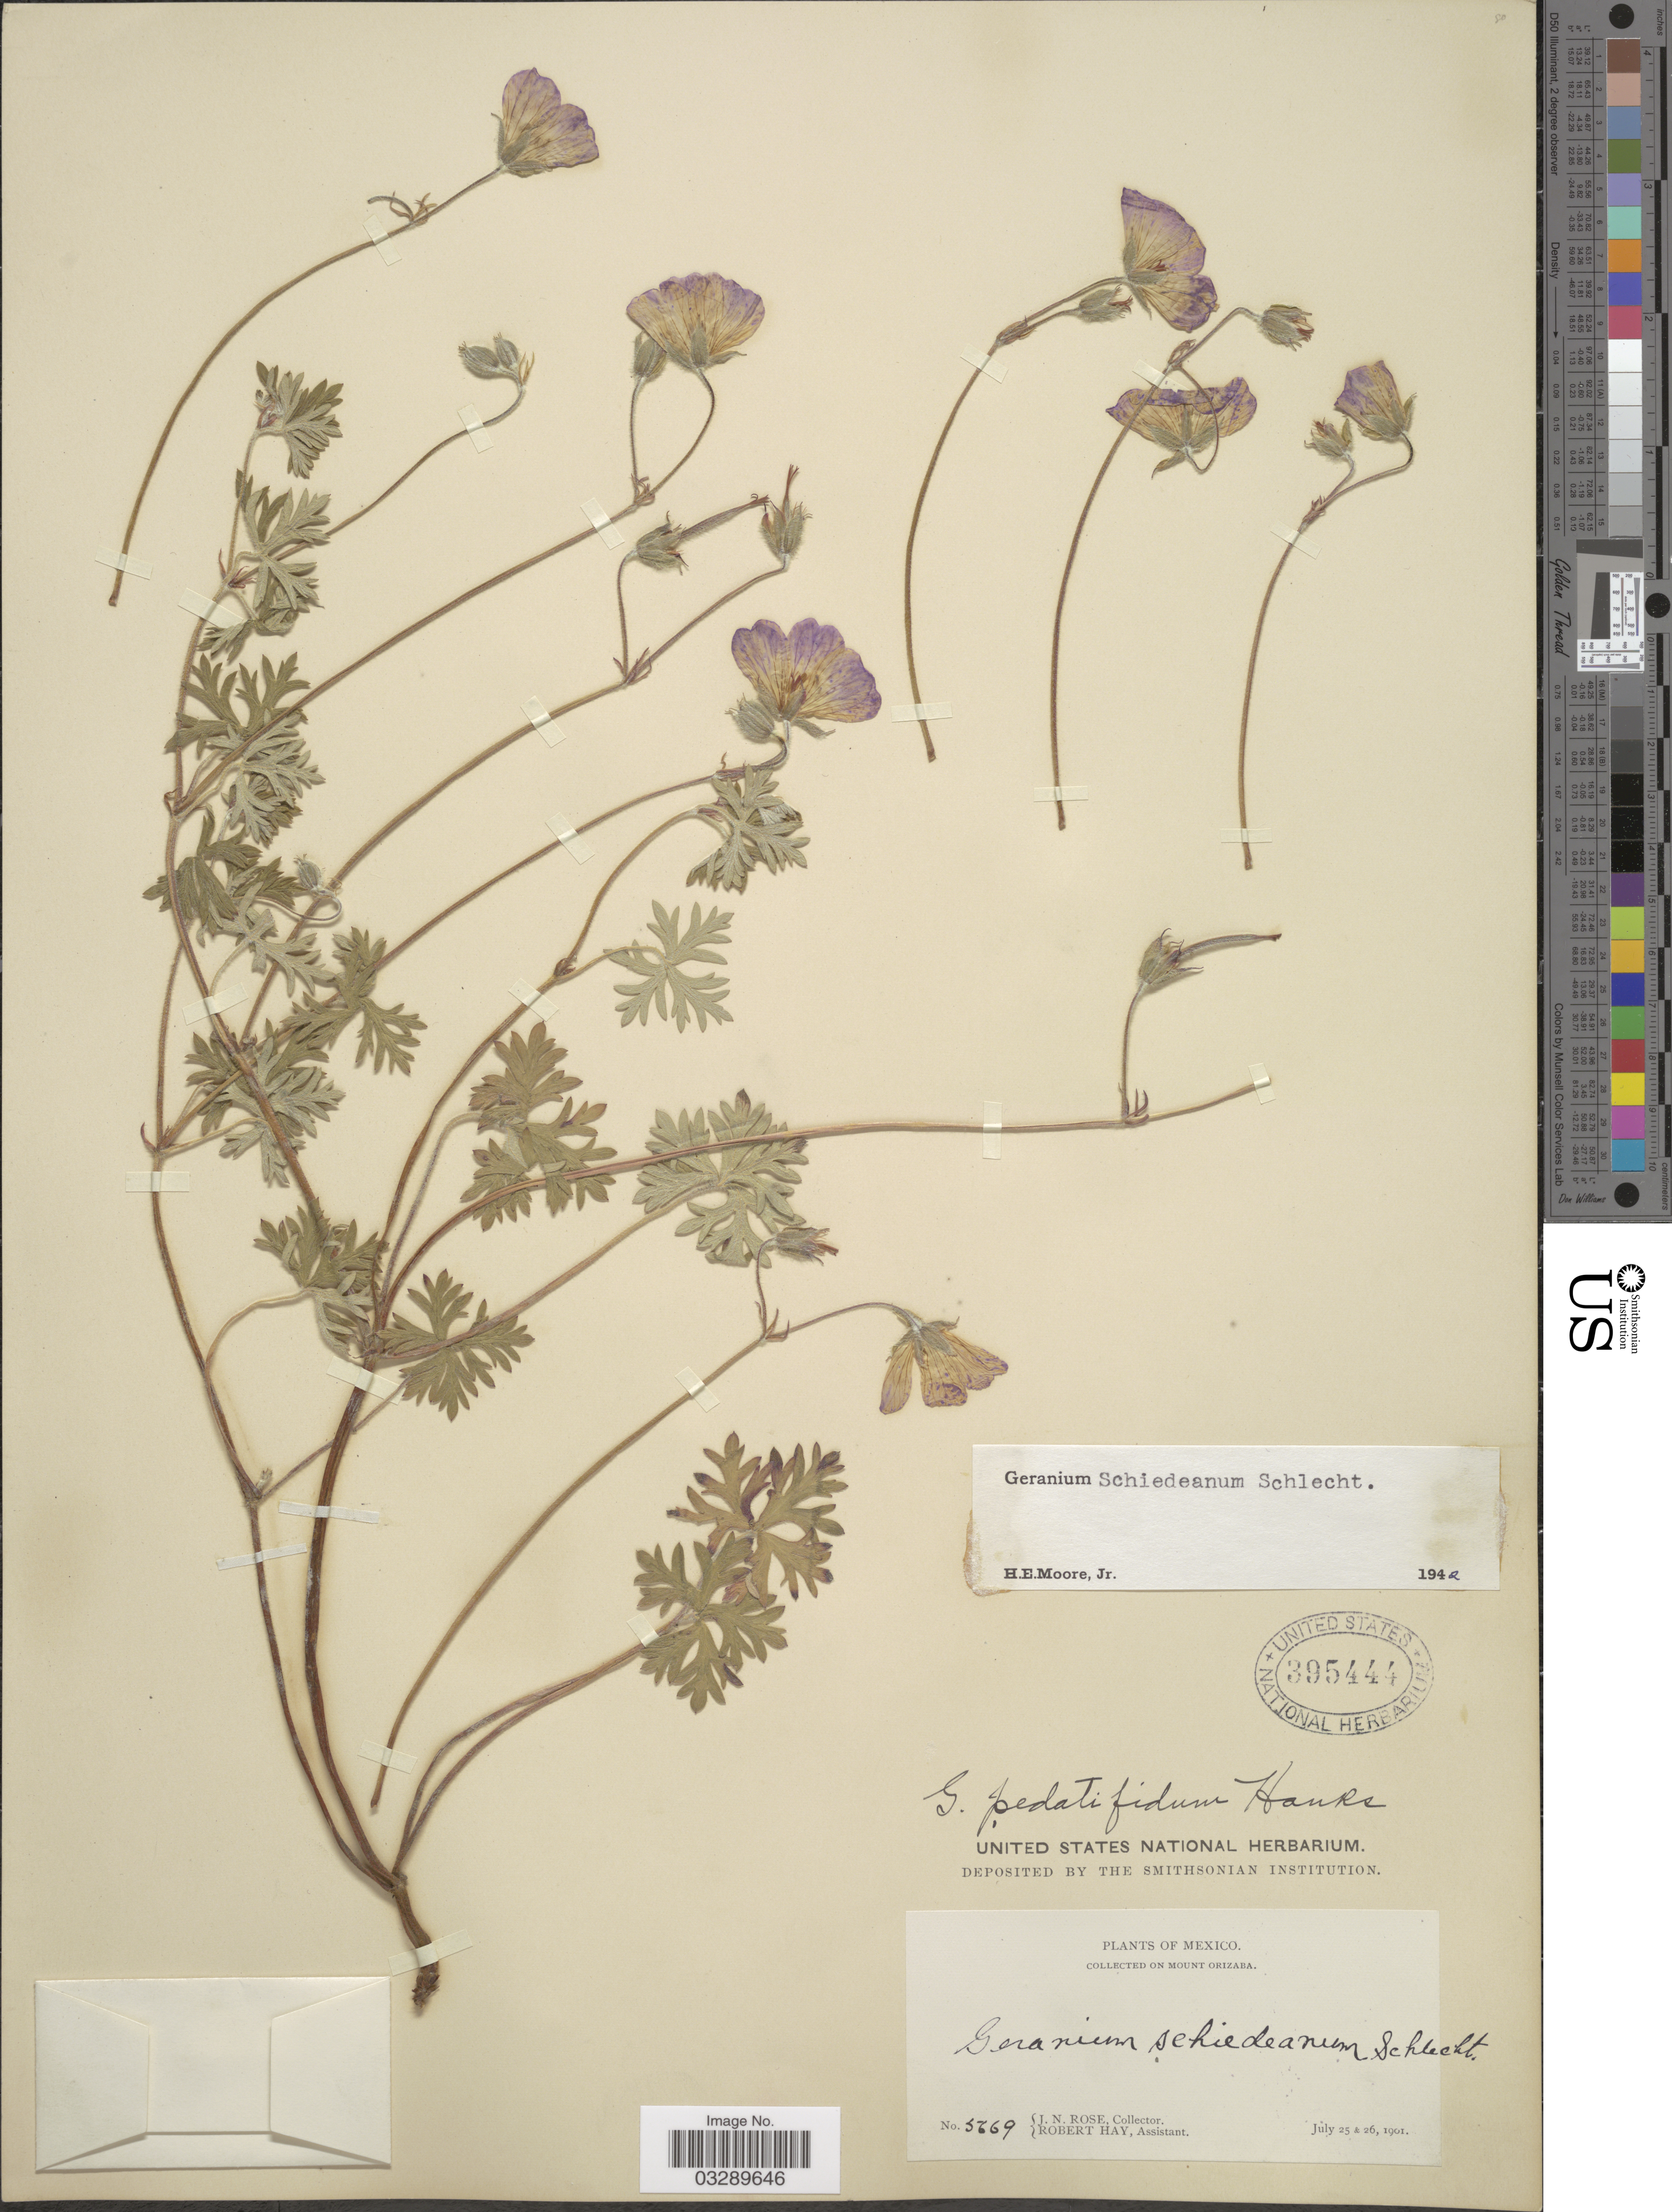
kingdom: Plantae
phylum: Tracheophyta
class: Magnoliopsida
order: Geraniales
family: Geraniaceae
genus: Geranium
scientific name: Geranium schiedeanum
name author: Schltdl.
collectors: J. N. Rose & R. Hay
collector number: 5669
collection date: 1901-07-25/1901-07-26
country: Mexico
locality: On Mount Orizaba.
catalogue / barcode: US 395444